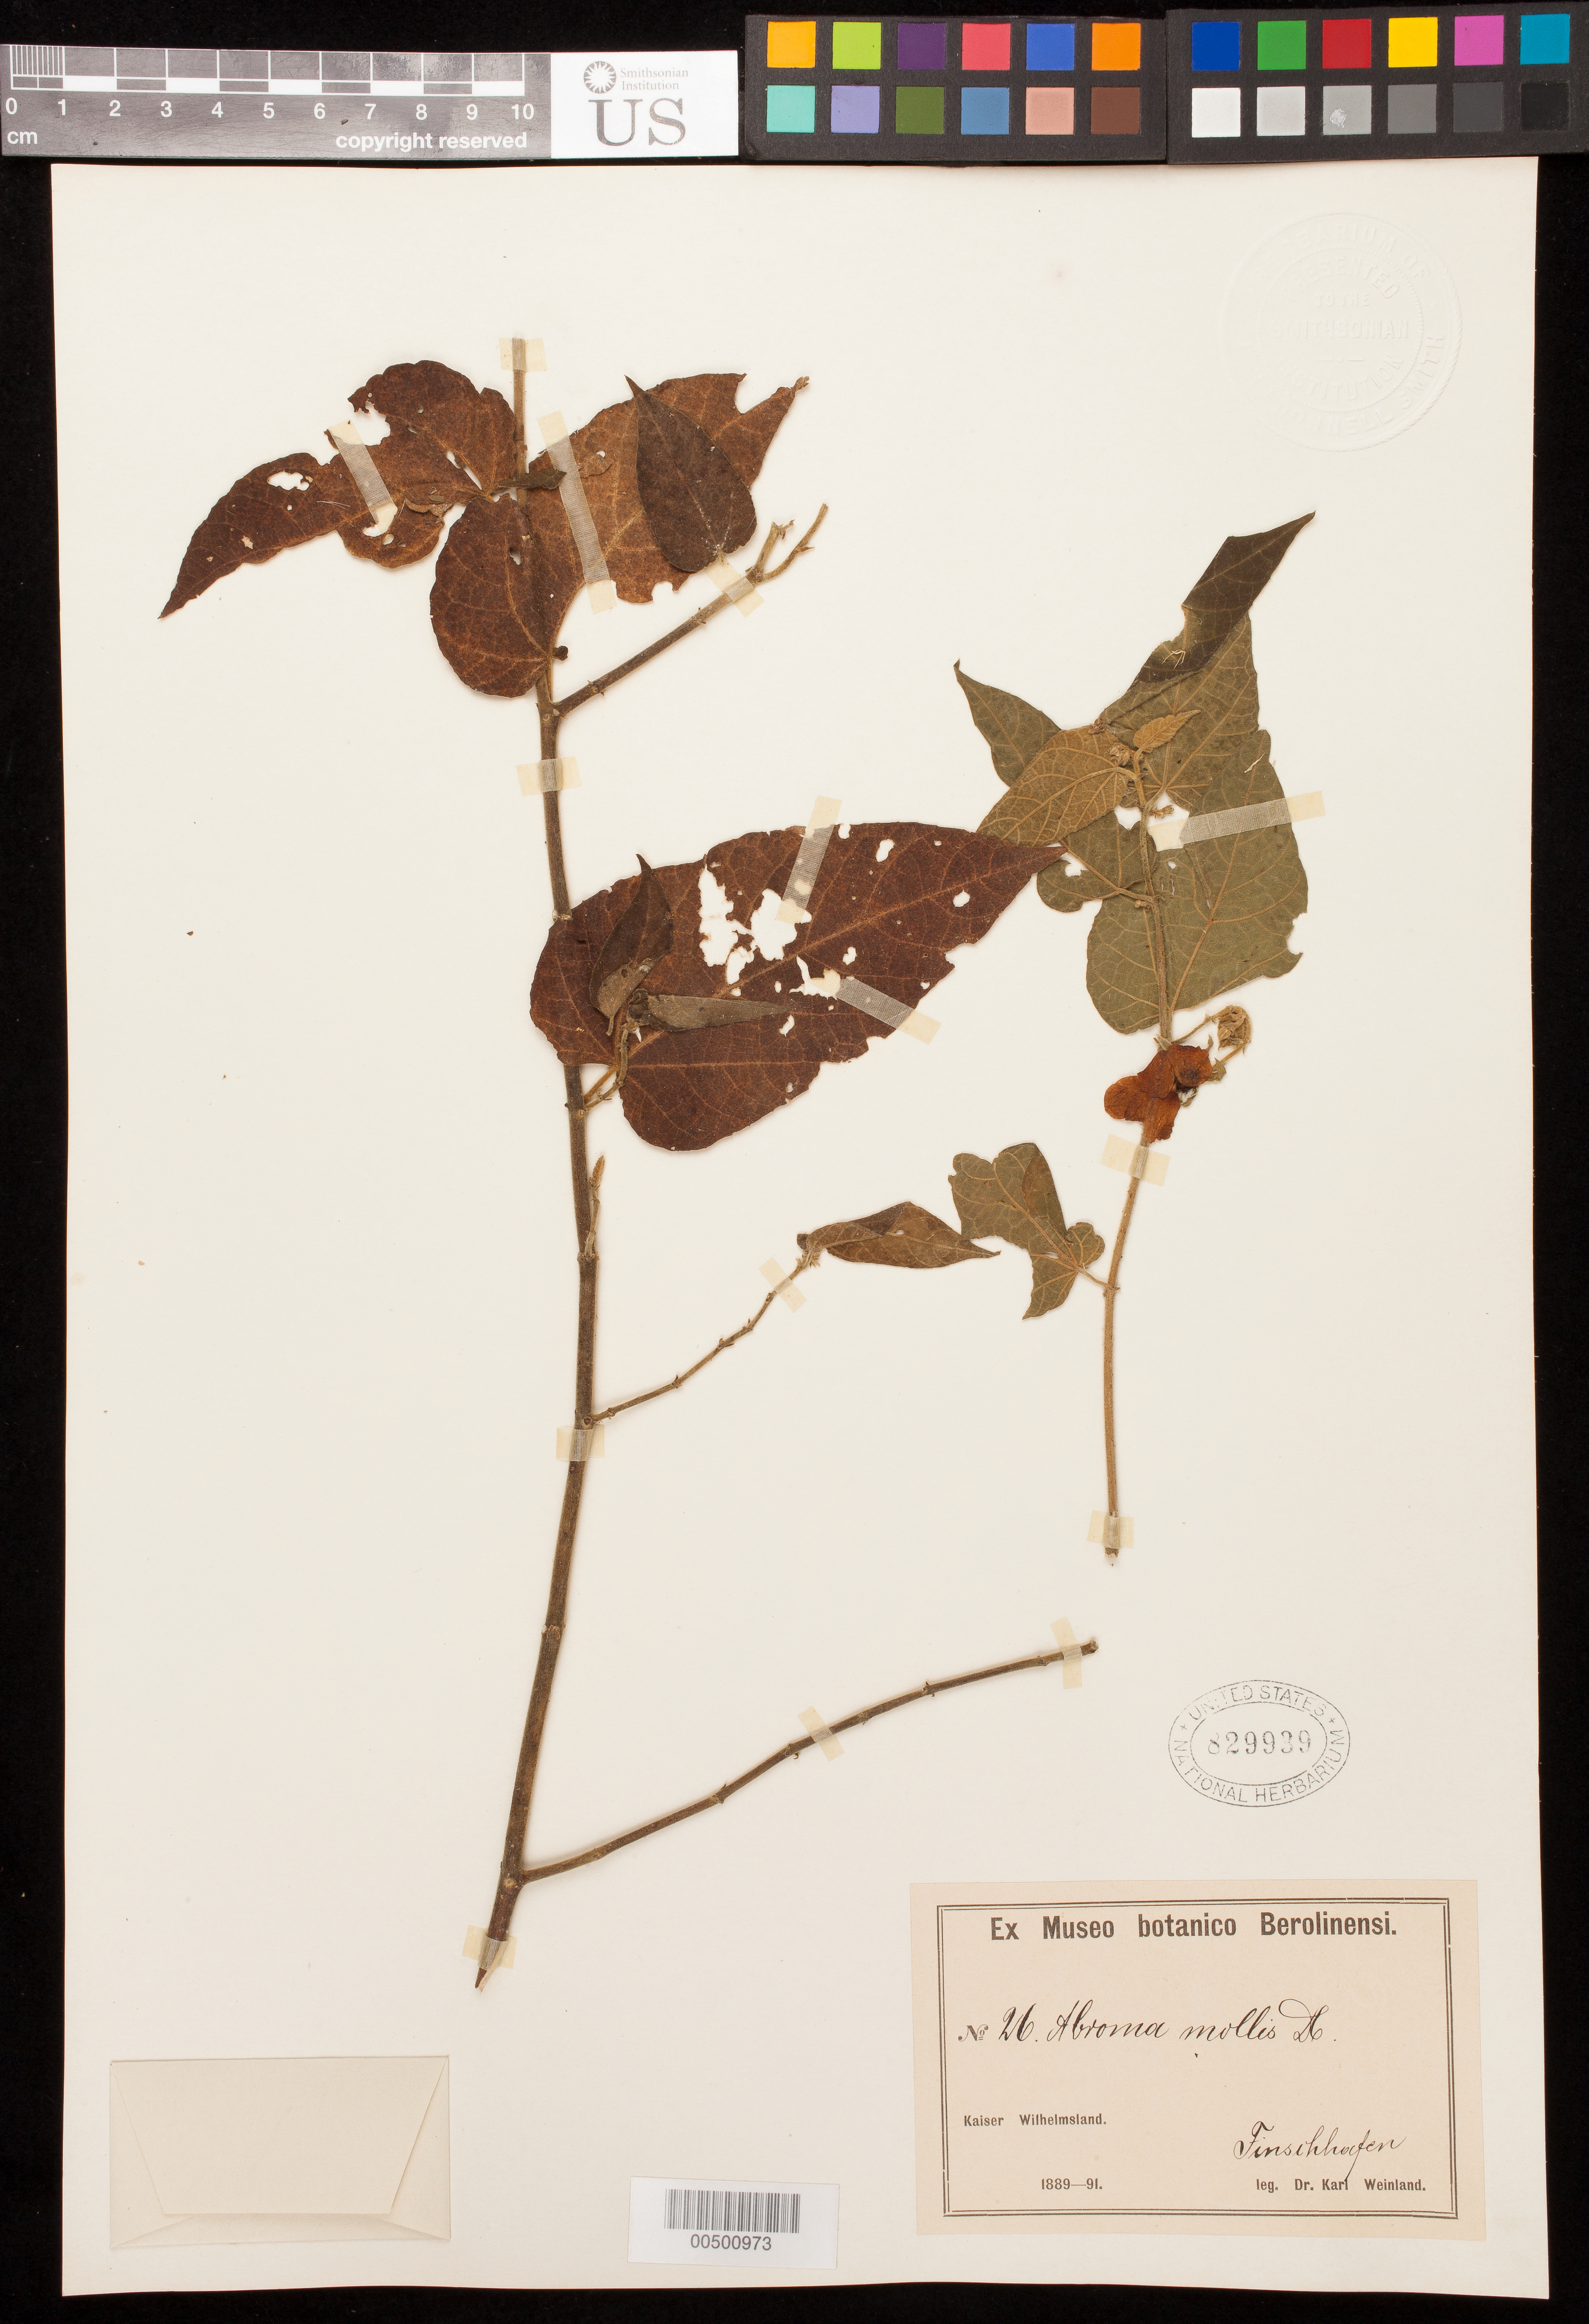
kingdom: Plantae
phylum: Tracheophyta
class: Magnoliopsida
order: Malvales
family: Malvaceae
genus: Abroma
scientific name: Abroma mollis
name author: DC.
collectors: K. Weinland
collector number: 26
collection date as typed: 1889 to -- --- 1891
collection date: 1889/1891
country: Papua New Guinea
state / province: Morobe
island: New Guinea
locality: Finsihhafen, (country as Kaiser Wilhelmsland)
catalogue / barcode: US 829939